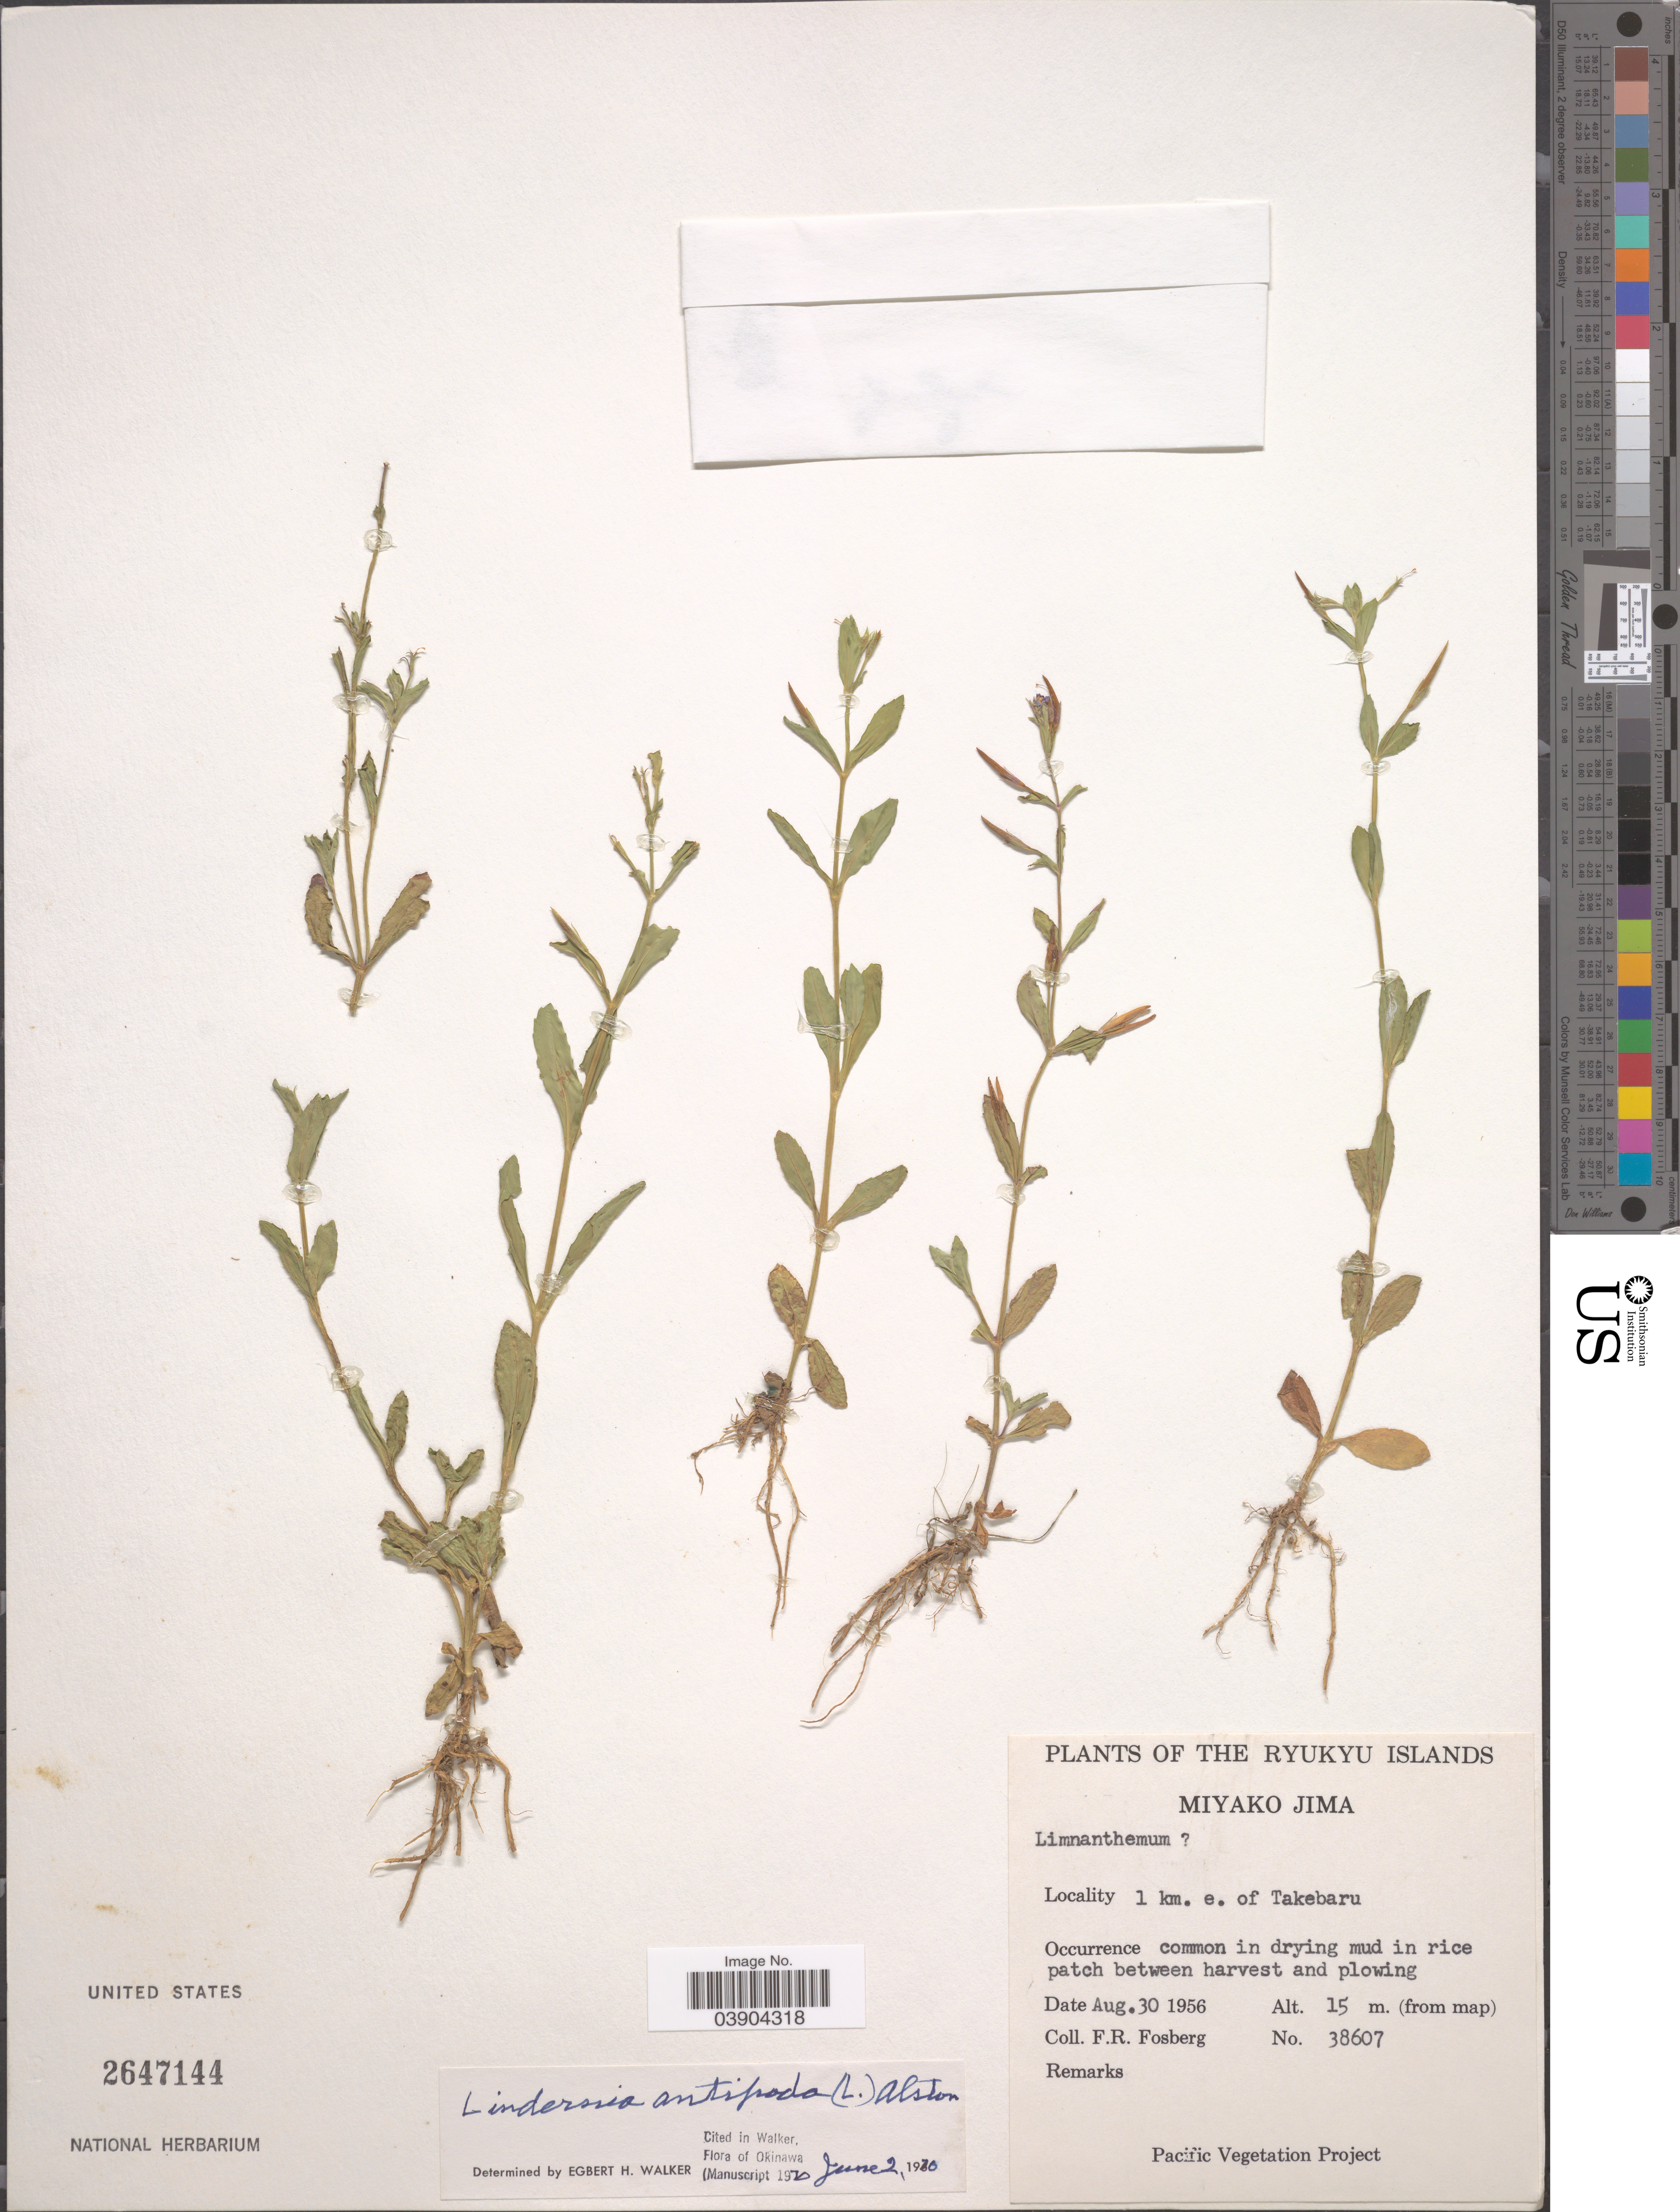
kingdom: Plantae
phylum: Tracheophyta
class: Magnoliopsida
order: Lamiales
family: Linderniaceae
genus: Lindernia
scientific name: Lindernia antipoda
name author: (L.) Alston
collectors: F. R. Fosberg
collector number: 38607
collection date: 1956-08-30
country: Japan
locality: The Ryukyu Islands. Miyako Jima.1 km. e. of Takebaru.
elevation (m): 15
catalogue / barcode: US 2647144